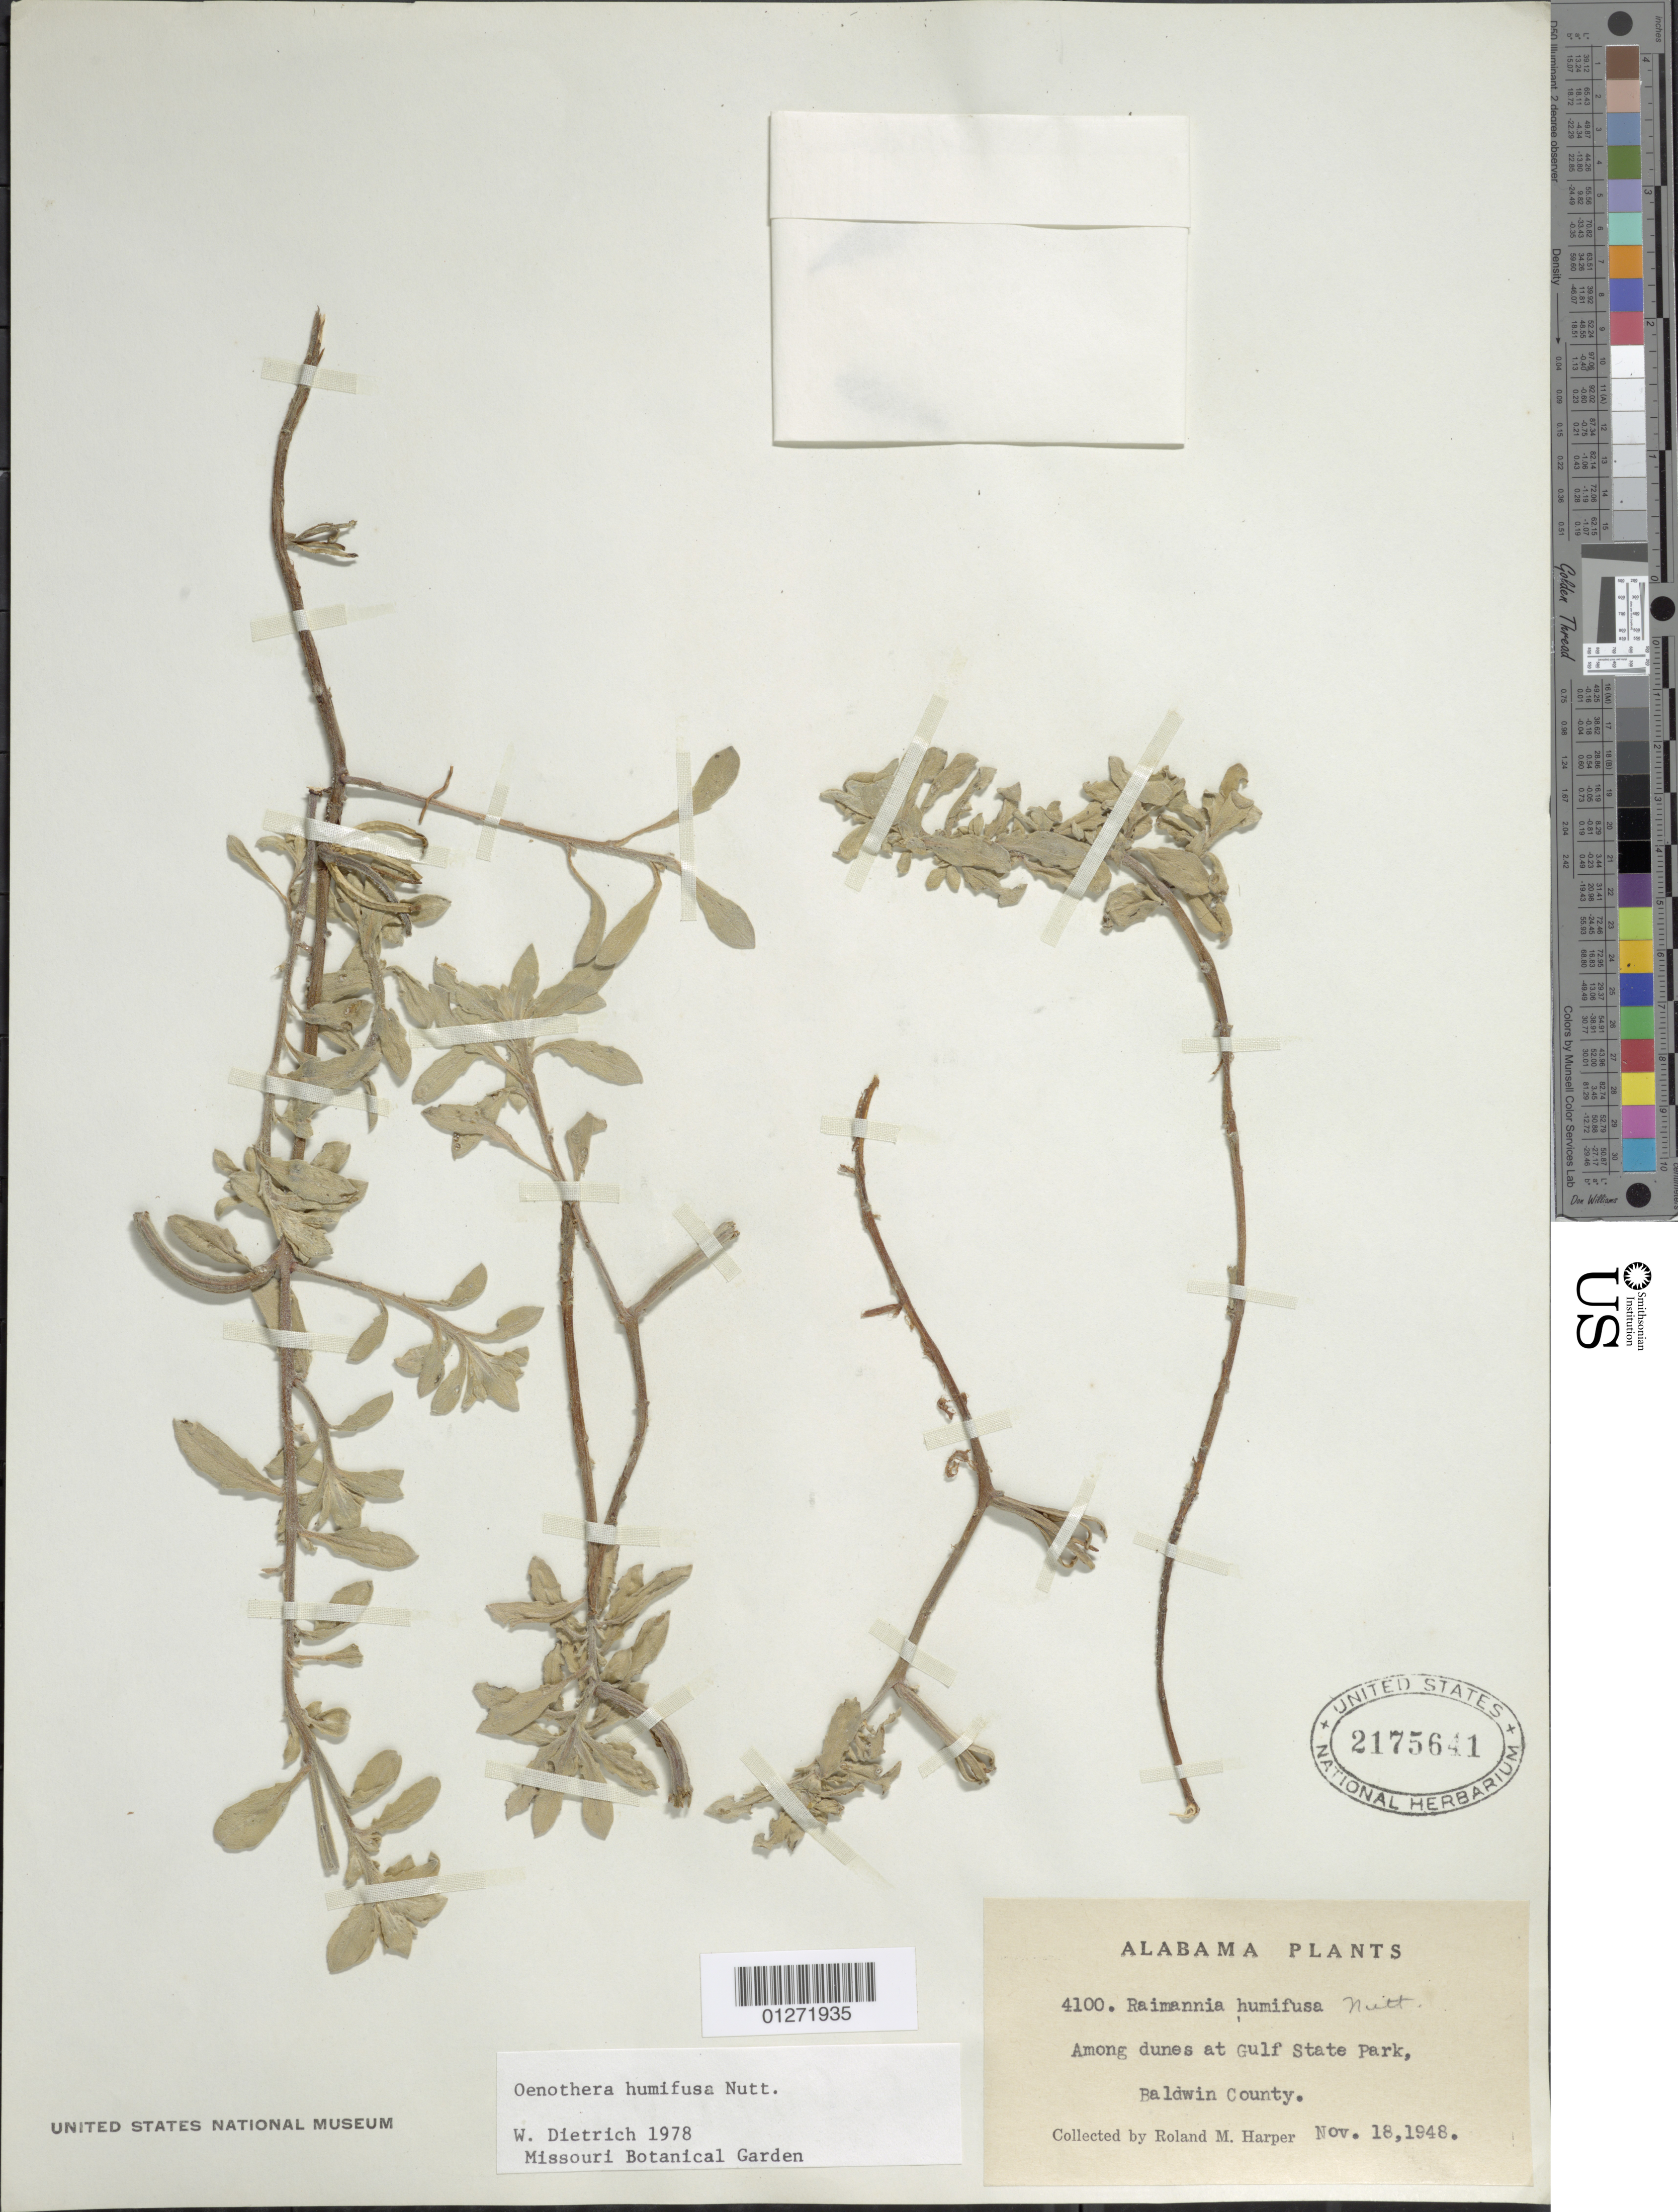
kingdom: Plantae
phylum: Tracheophyta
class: Magnoliopsida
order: Myrtales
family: Onagraceae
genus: Oenothera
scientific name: Oenothera humifusa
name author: Nutt.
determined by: Dietrich, W.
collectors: R. M. Harper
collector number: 4100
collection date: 1948-11-18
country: United States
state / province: Alabama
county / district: Baldwin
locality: Gulf State Park.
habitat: Dunes.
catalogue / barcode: US 2175641